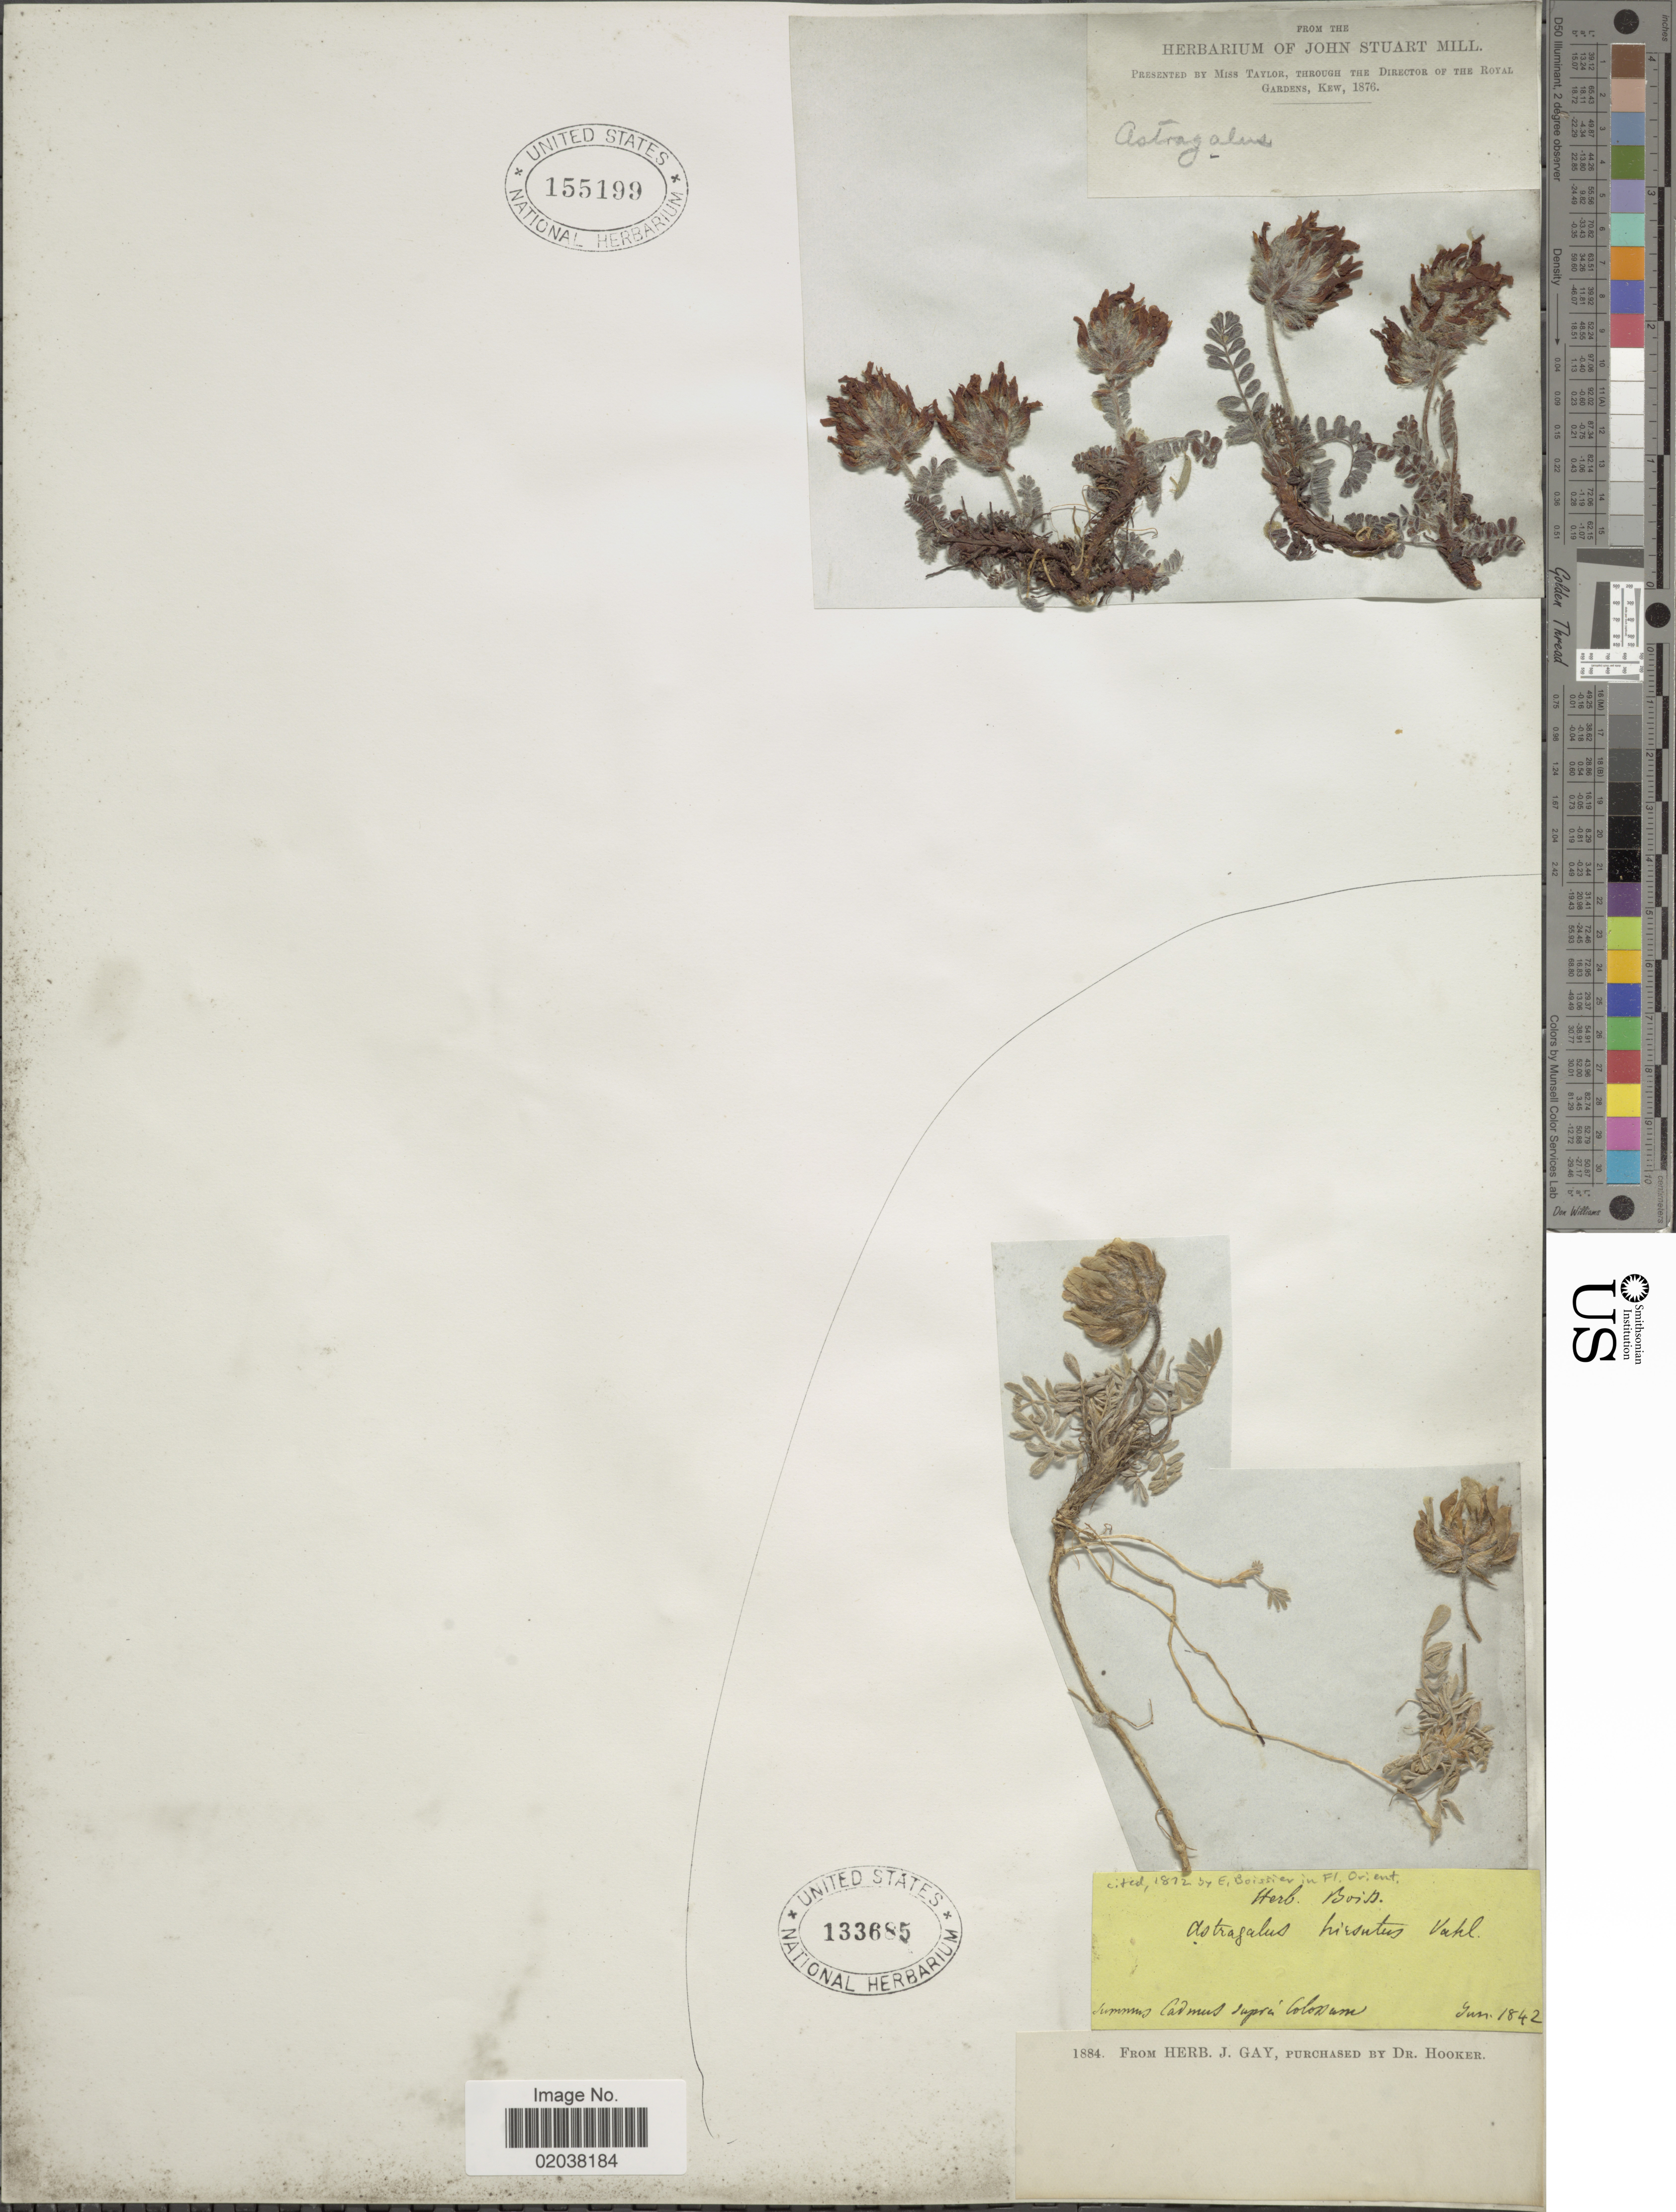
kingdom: Plantae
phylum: Tracheophyta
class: Magnoliopsida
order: Fabales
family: Fabaceae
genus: Astragalus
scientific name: Astragalus hirsutus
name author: Vahl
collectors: Ex herb. Boiss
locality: Summit ad mus supra Coloman [interpreted]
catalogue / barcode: US 133685